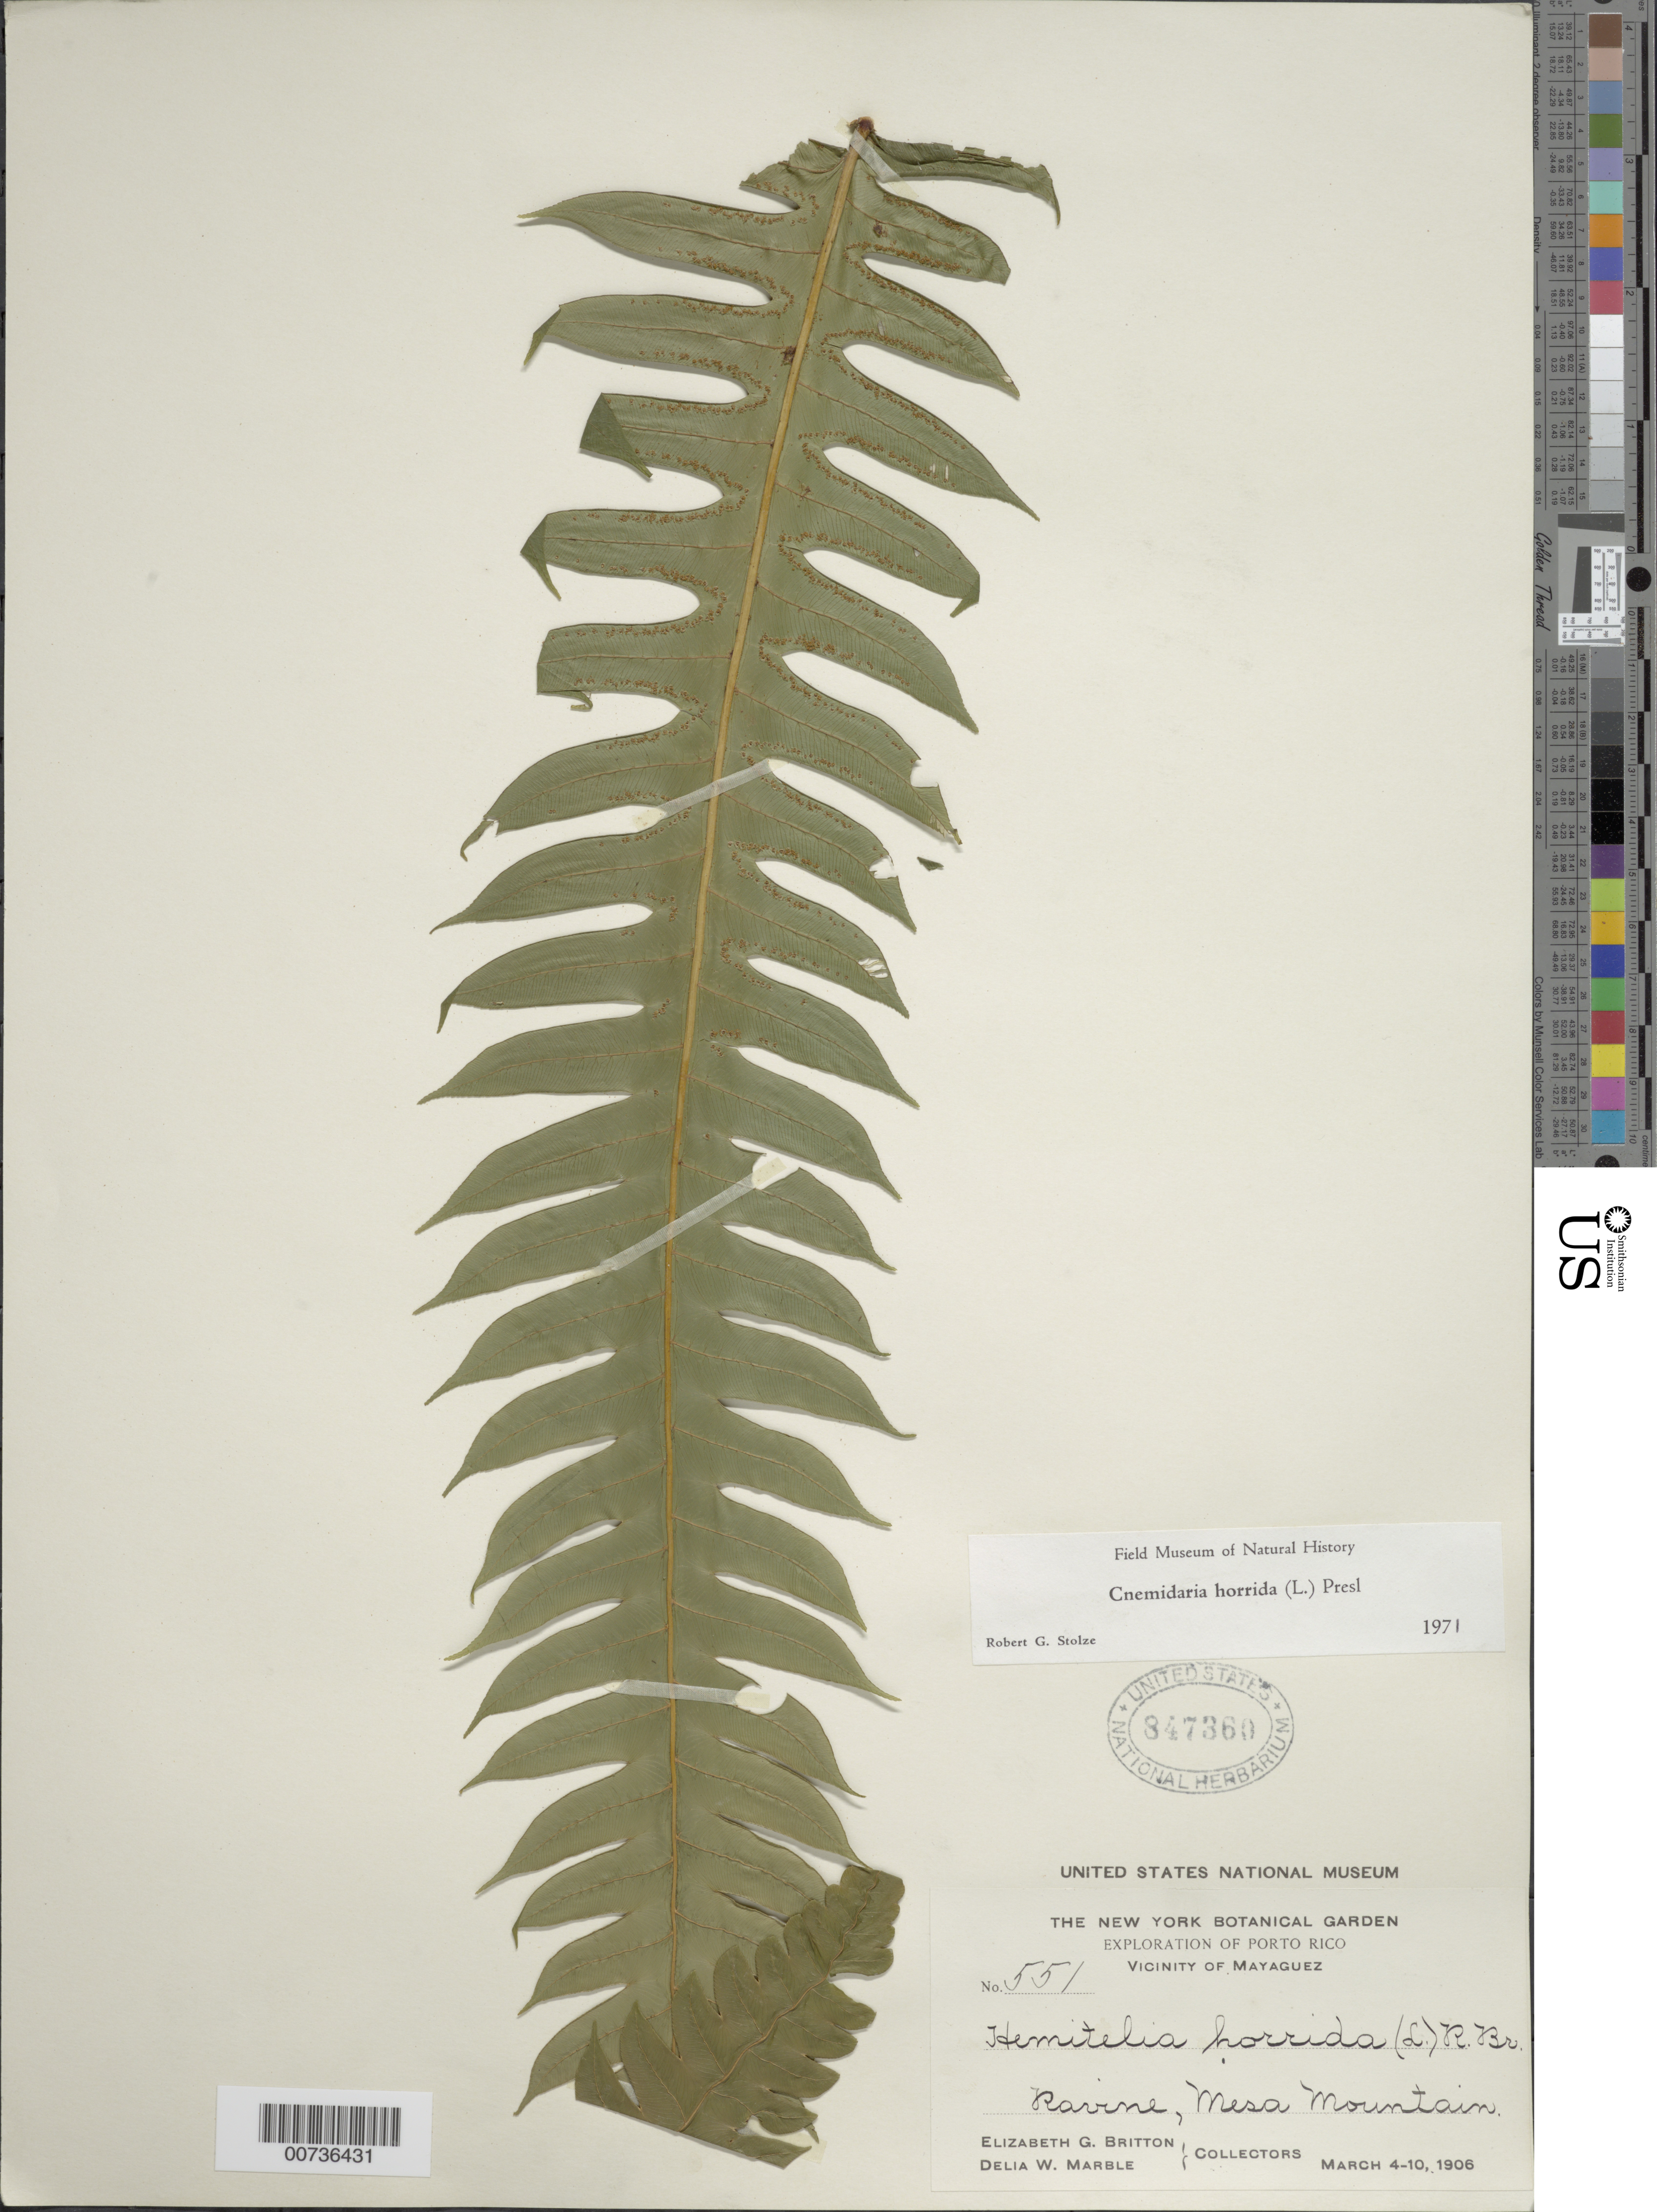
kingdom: Plantae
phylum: Tracheophyta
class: Polypodiopsida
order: Cyatheales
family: Cyatheaceae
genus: Cyathea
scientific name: Cyathea horrida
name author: (L.) Sm.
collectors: E. G. Britton & D. W. Marble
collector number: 551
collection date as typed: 04 Mar 1906 to 10 Mar 1906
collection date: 1906-03-04/1906-03-10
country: Puerto Rico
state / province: Mayagüez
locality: vicinity of Mayaguez, Mesa Mountain.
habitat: Ravine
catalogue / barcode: US 847360